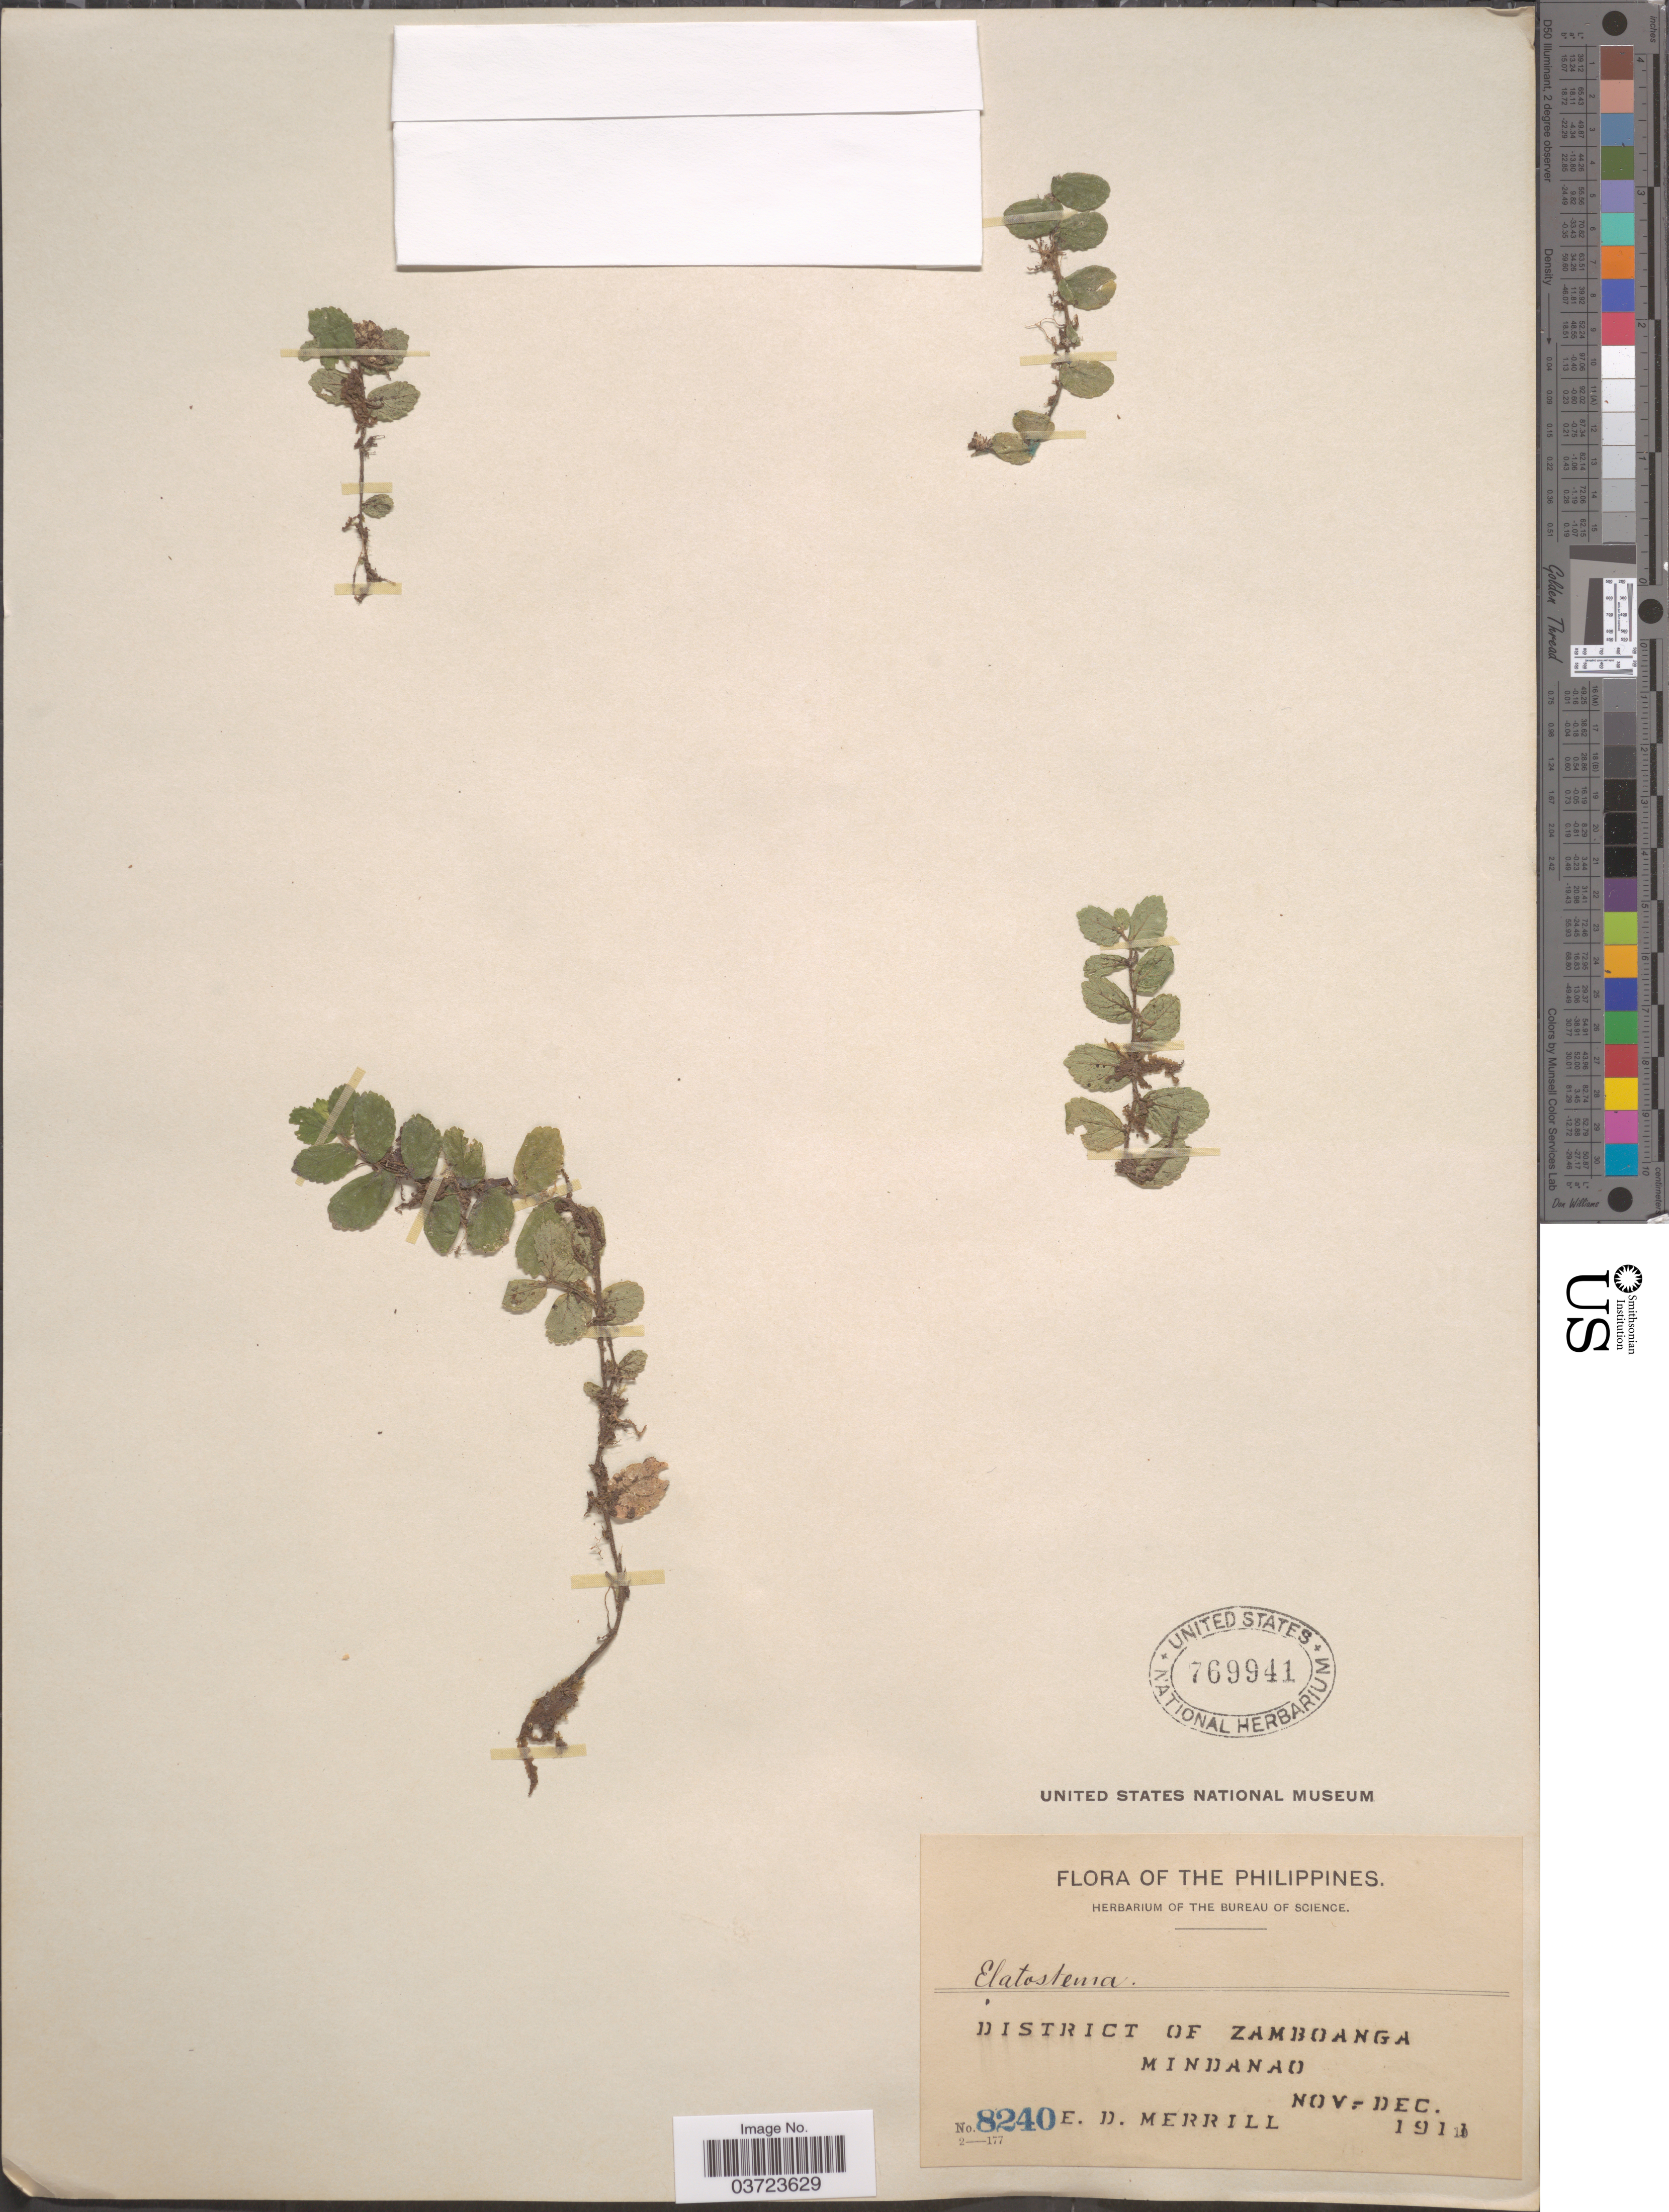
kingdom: Plantae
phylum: Tracheophyta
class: Magnoliopsida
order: Rosales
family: Urticaceae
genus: Elatostema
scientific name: Elatostema sp.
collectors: E. D. Merrill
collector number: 8240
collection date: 1911-11/1911-12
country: Philippines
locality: District of Zamboanga. Mindanao.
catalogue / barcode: US 769941